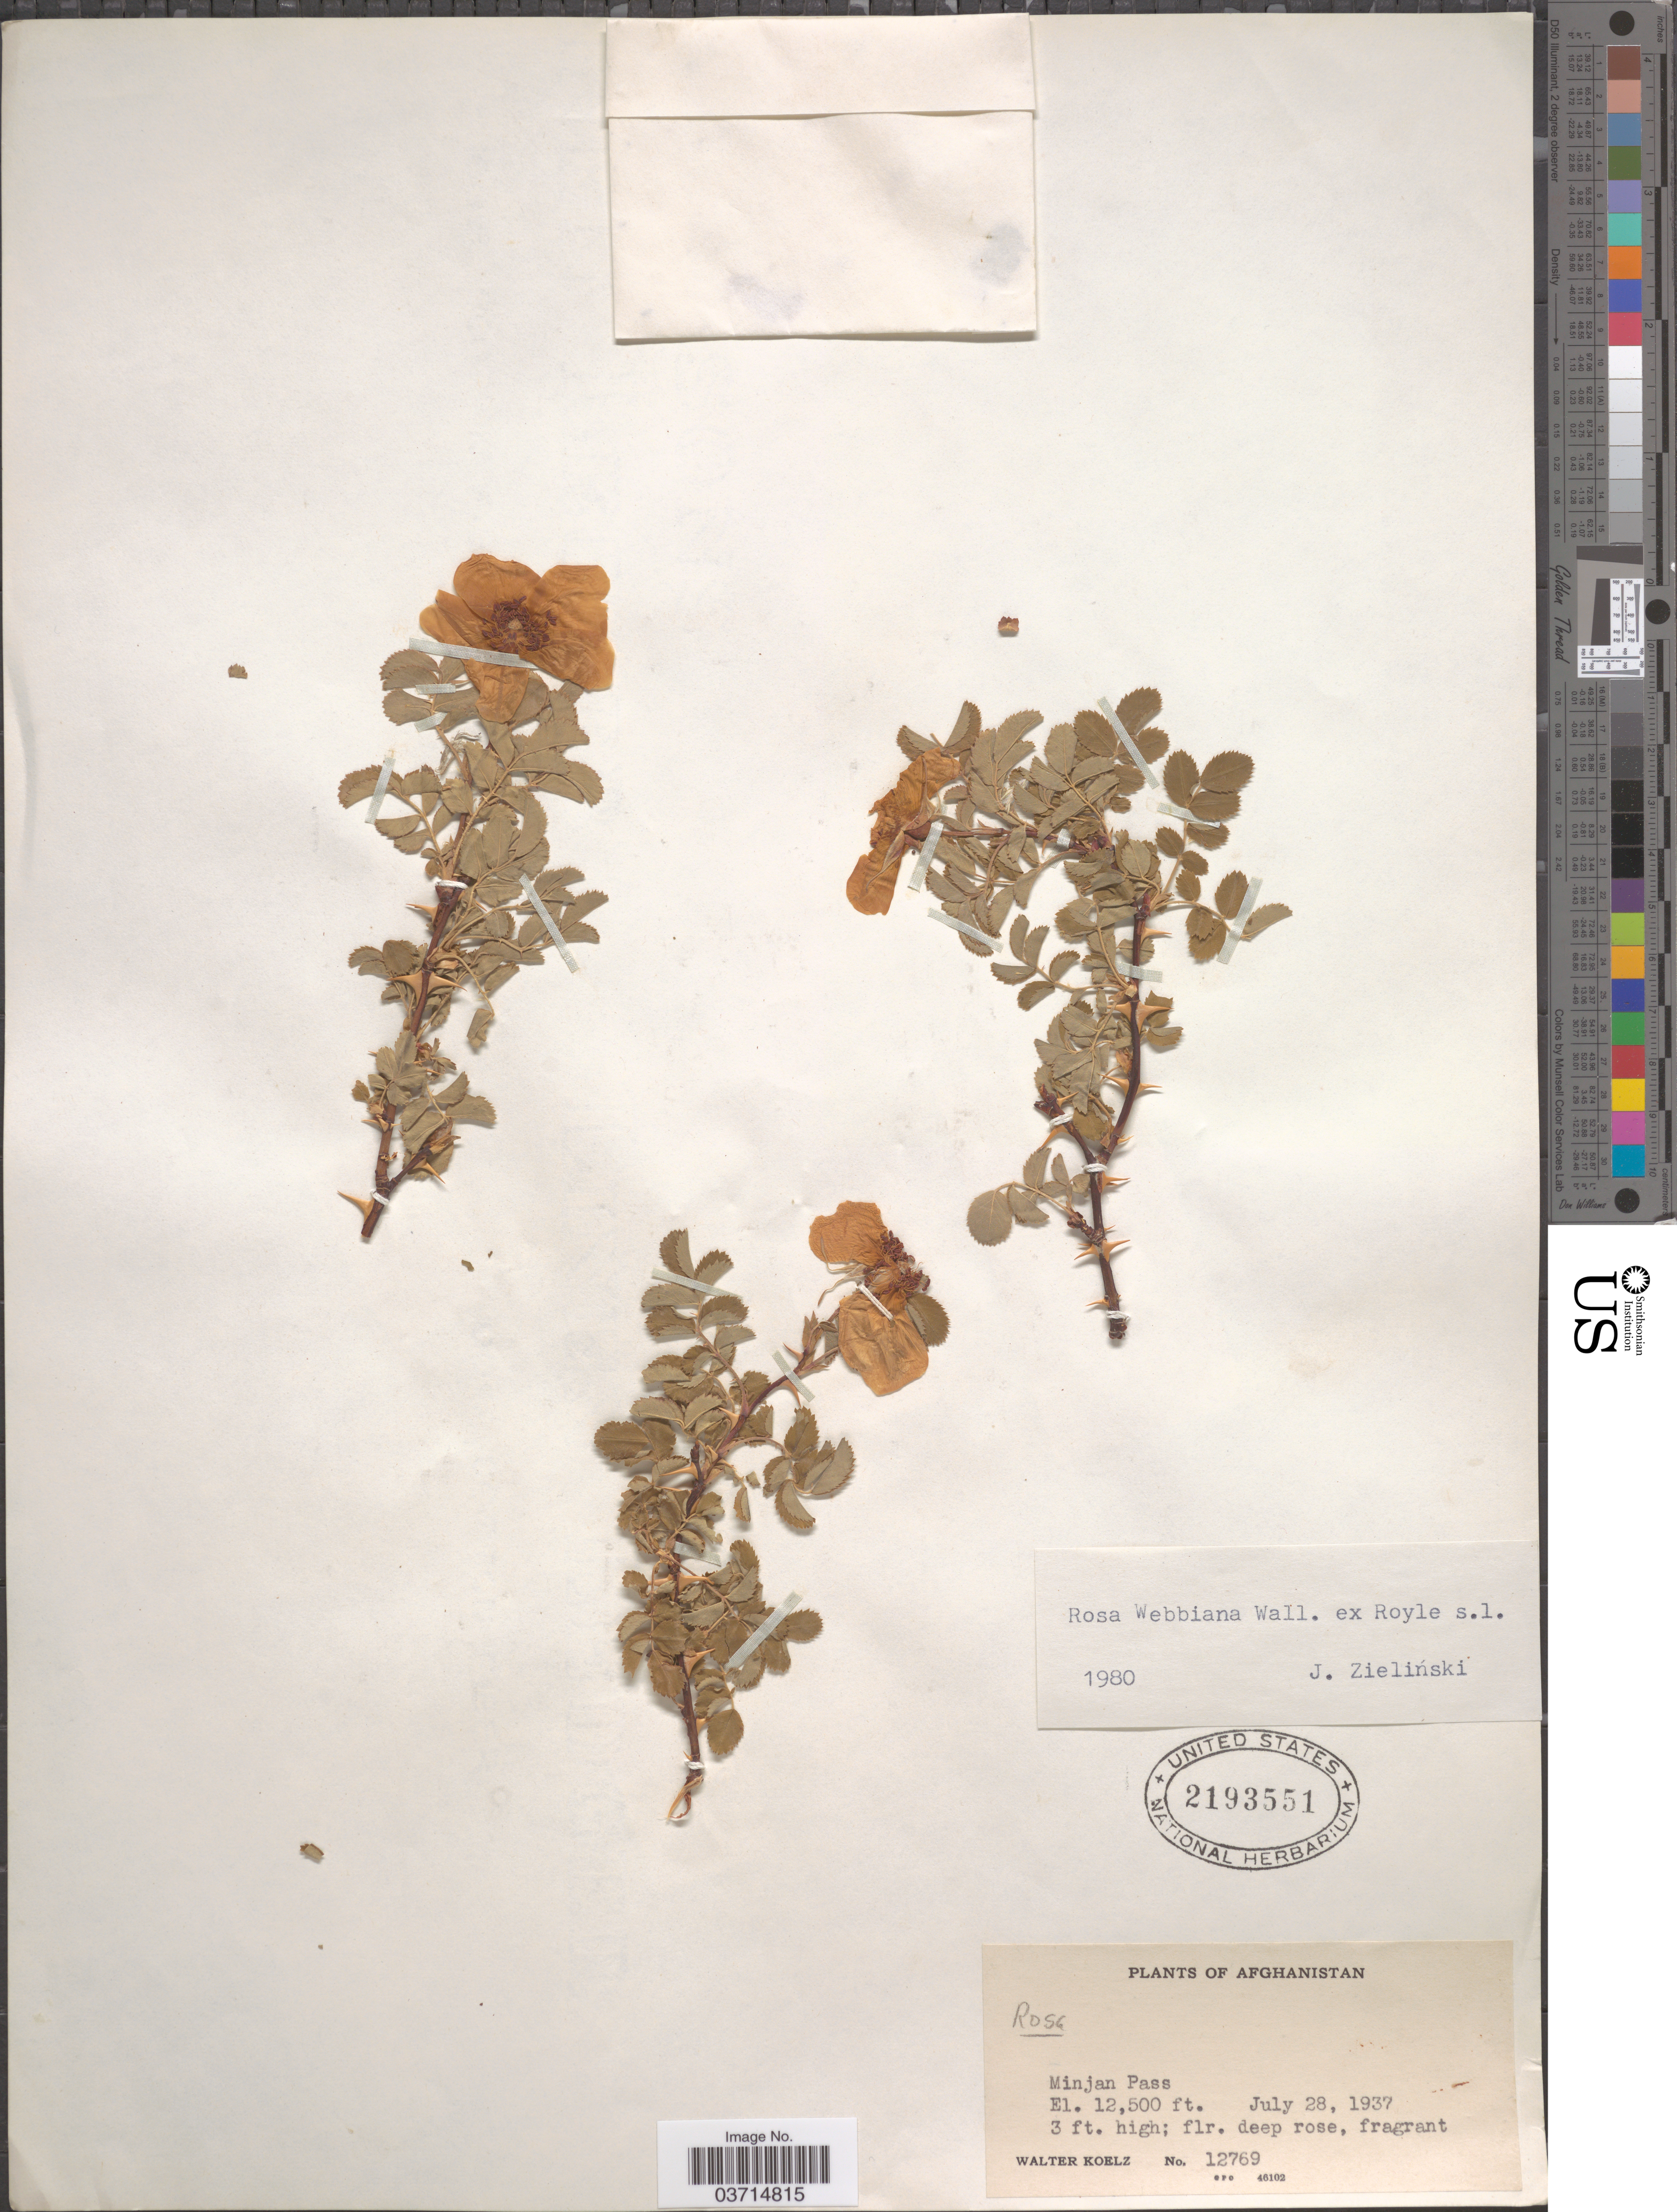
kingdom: Plantae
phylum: Tracheophyta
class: Magnoliopsida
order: Rosales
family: Rosaceae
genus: Rosa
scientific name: Rosa webbiana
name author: Wall. ex Royle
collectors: W. N. Koelz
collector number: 12769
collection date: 1937-07-28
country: Afghanistan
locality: Minjan Pass.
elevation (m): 3810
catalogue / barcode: US 2193551